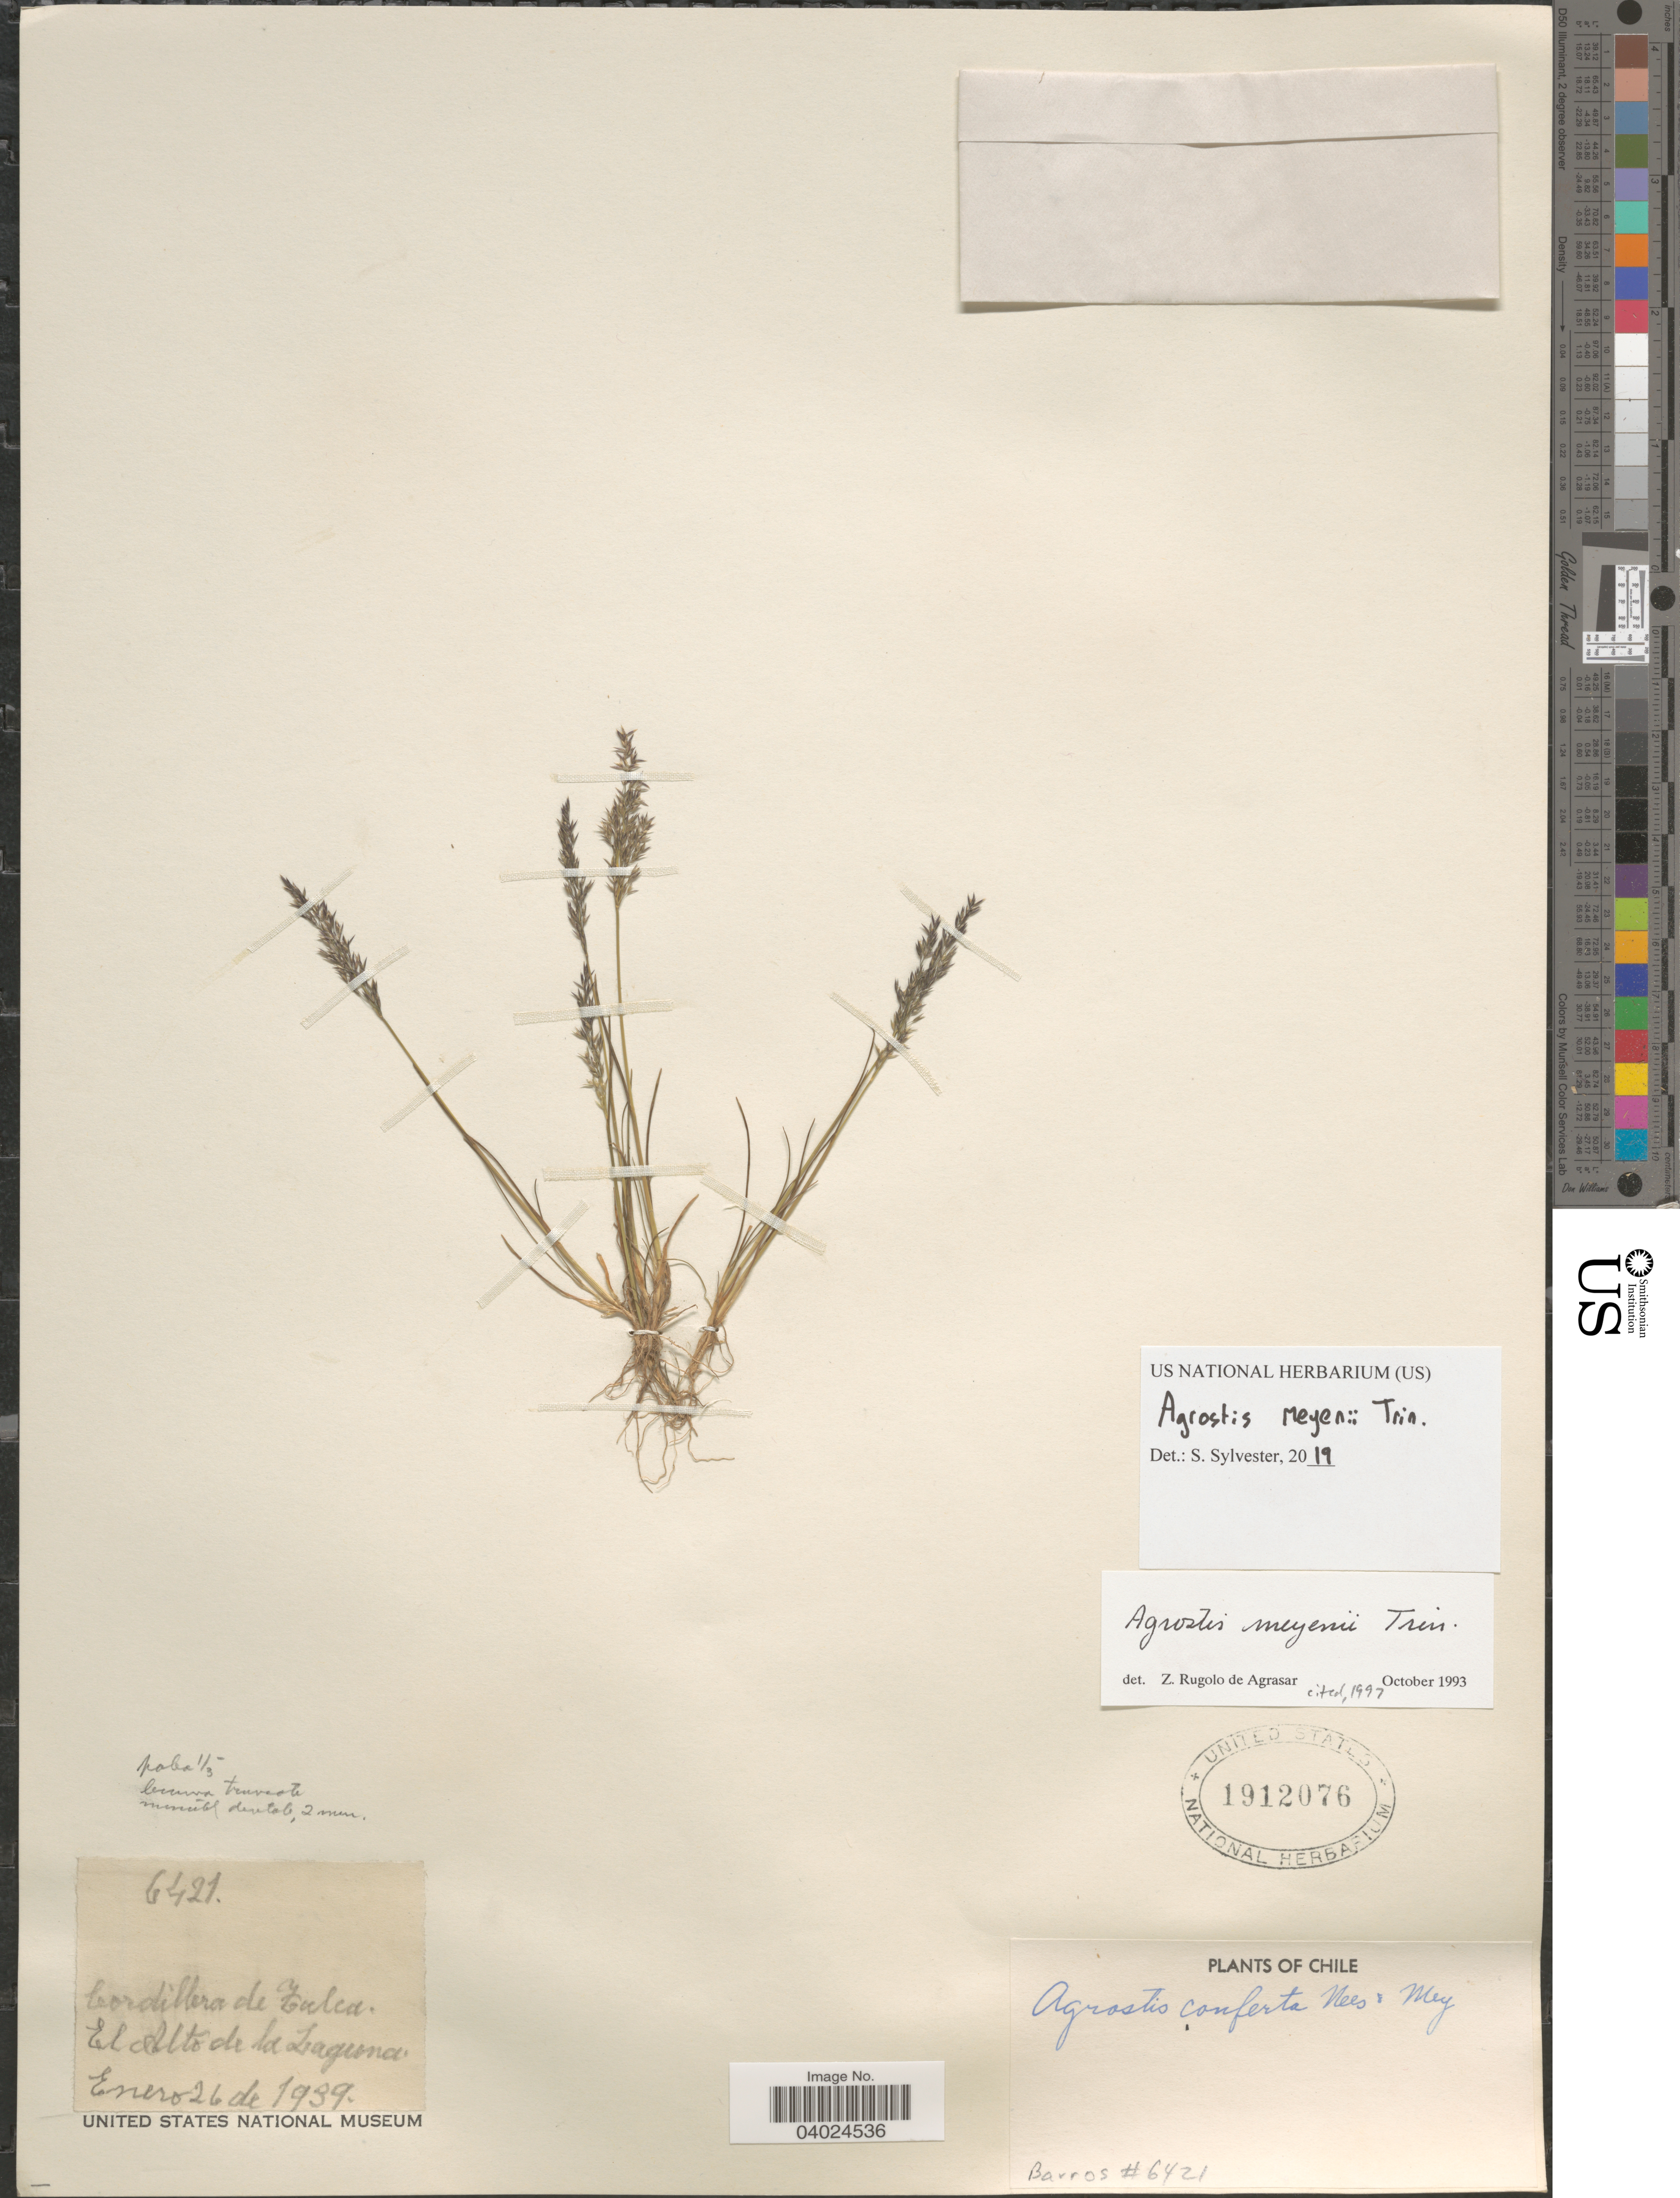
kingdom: Plantae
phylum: Tracheophyta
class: Liliopsida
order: Poales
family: Poaceae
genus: Agrostis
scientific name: Agrostis meyenii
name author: Trin.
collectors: Barros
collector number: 6421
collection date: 1939-01-26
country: Chile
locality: Cordillera de Falca. El Alto de la Laguna.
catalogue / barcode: US 1912076